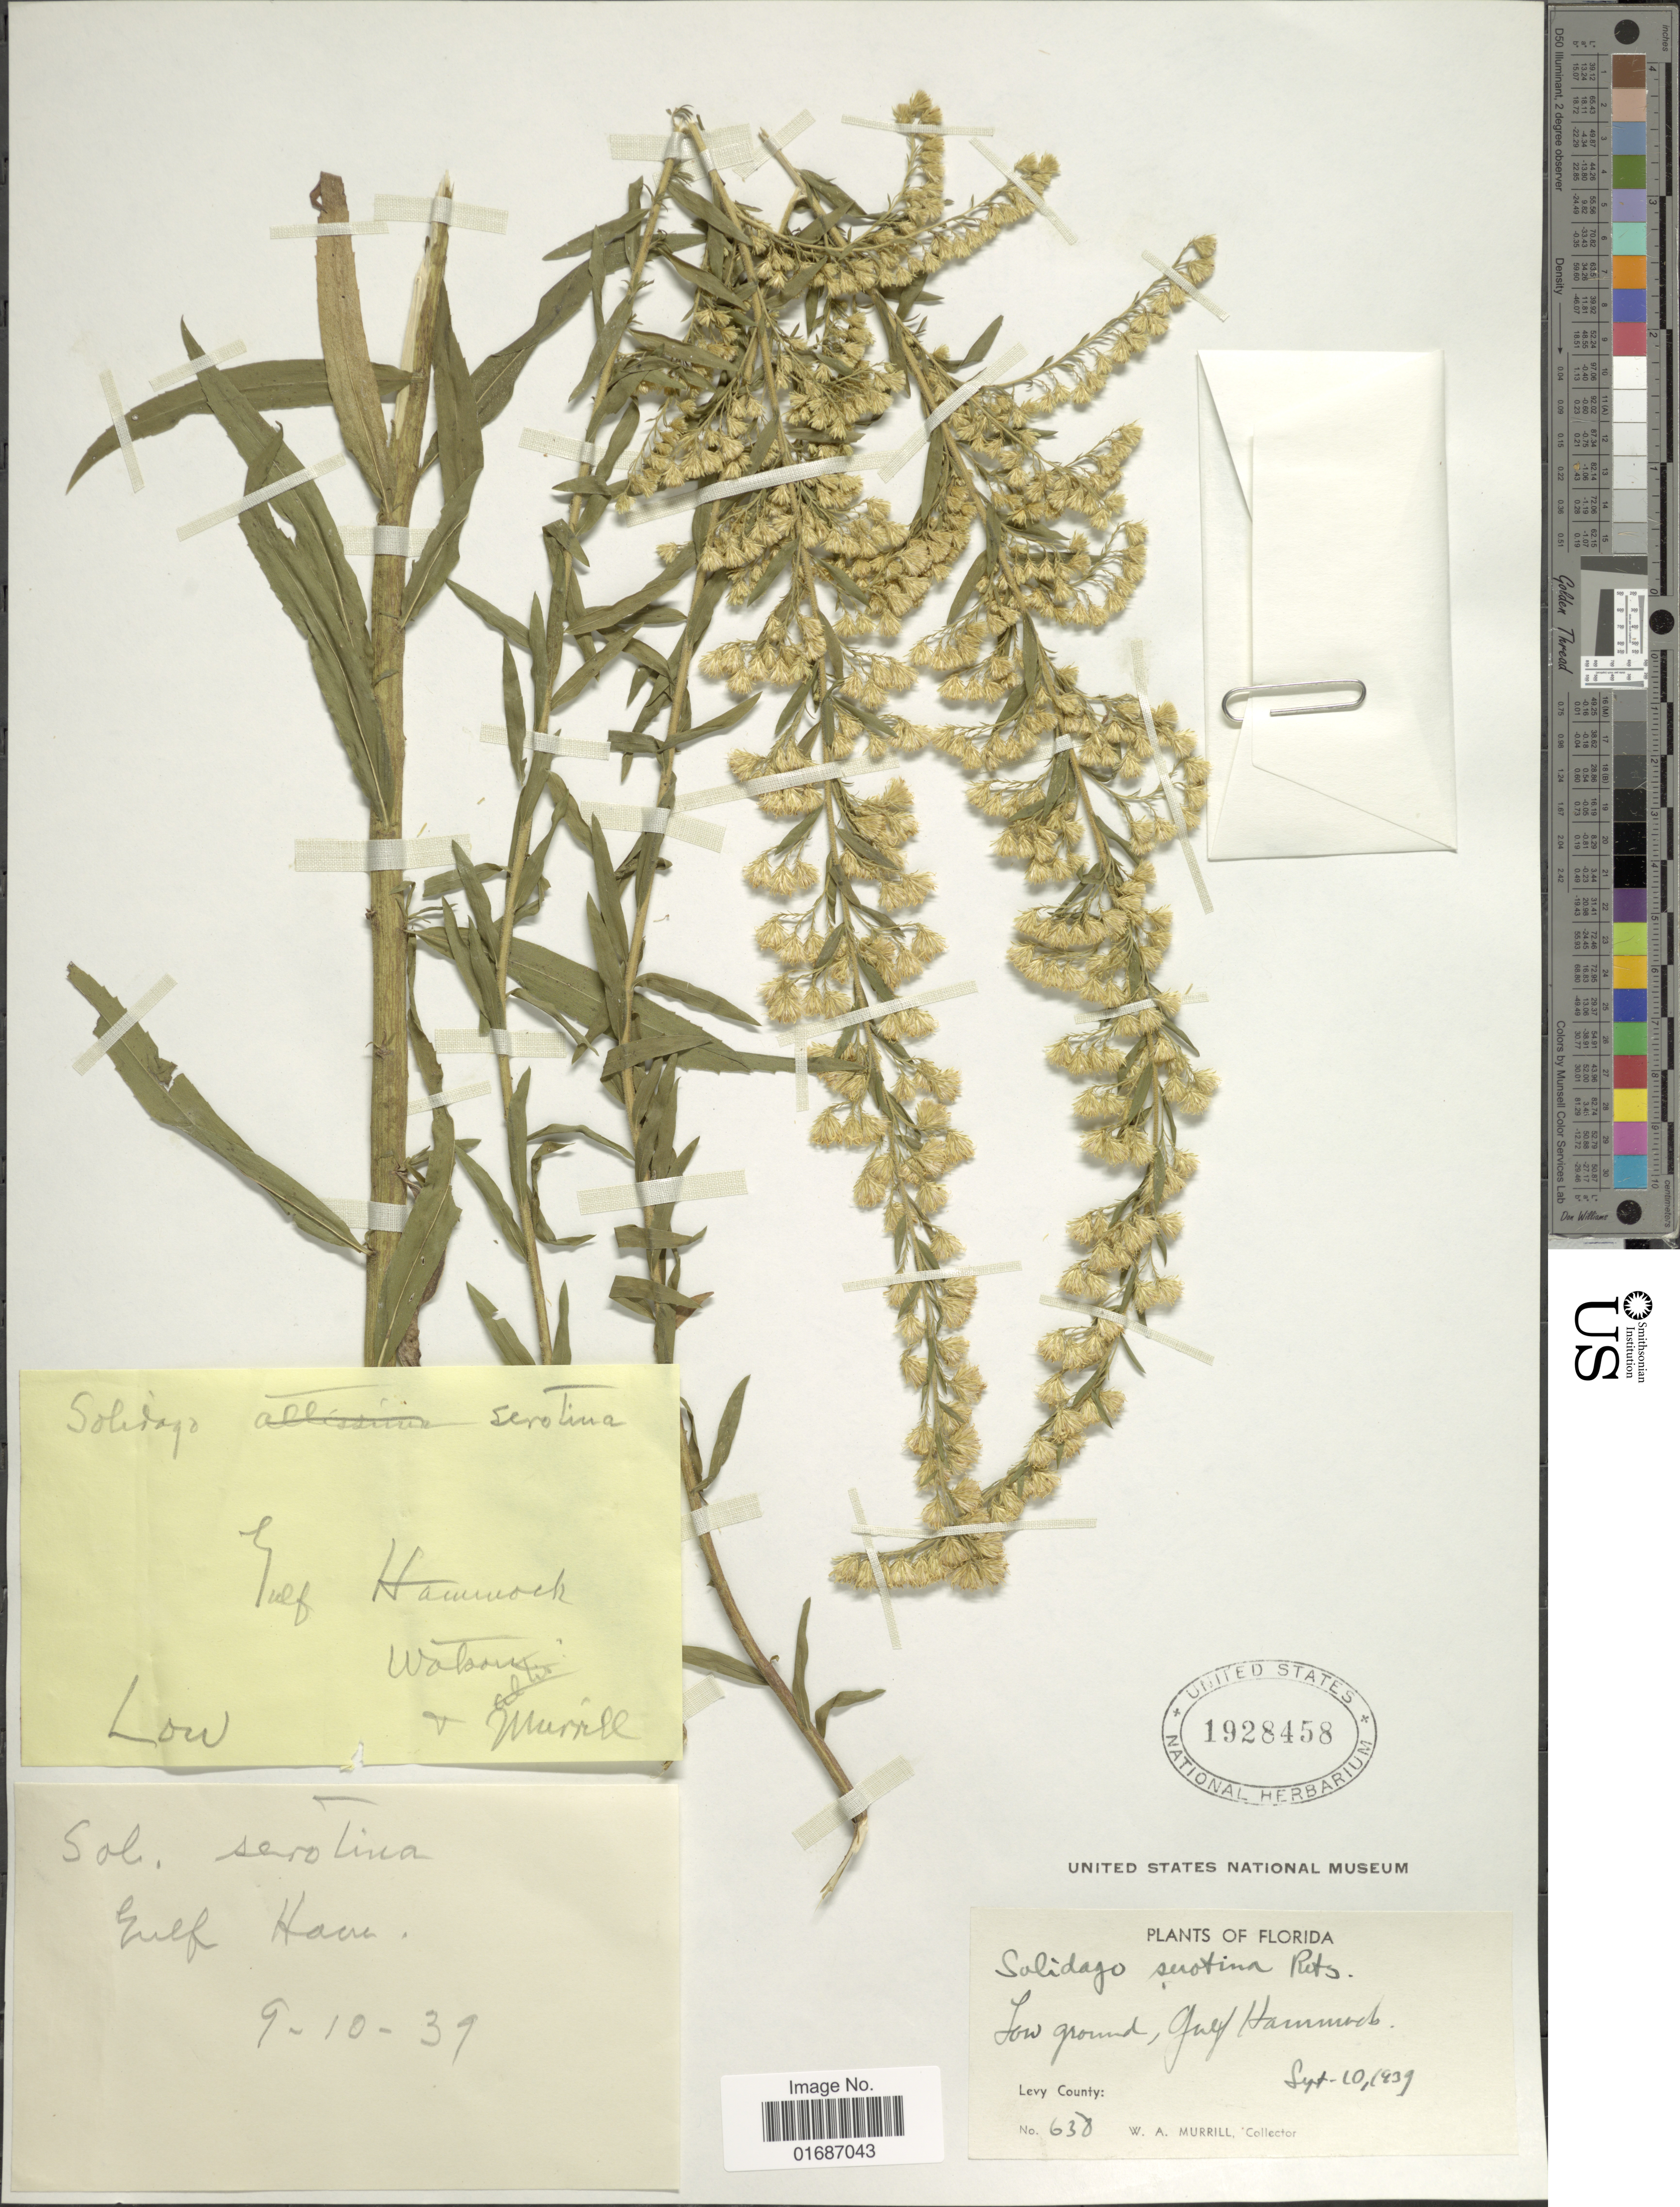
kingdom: Plantae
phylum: Tracheophyta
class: Magnoliopsida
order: Asterales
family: Asteraceae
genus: Solidago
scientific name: Solidago gigantea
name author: Aiton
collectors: W. A. Murrill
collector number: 638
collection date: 1939-09-10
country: United States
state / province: Florida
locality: Low ground, Gulf Hammock, Levy County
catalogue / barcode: US 1928458